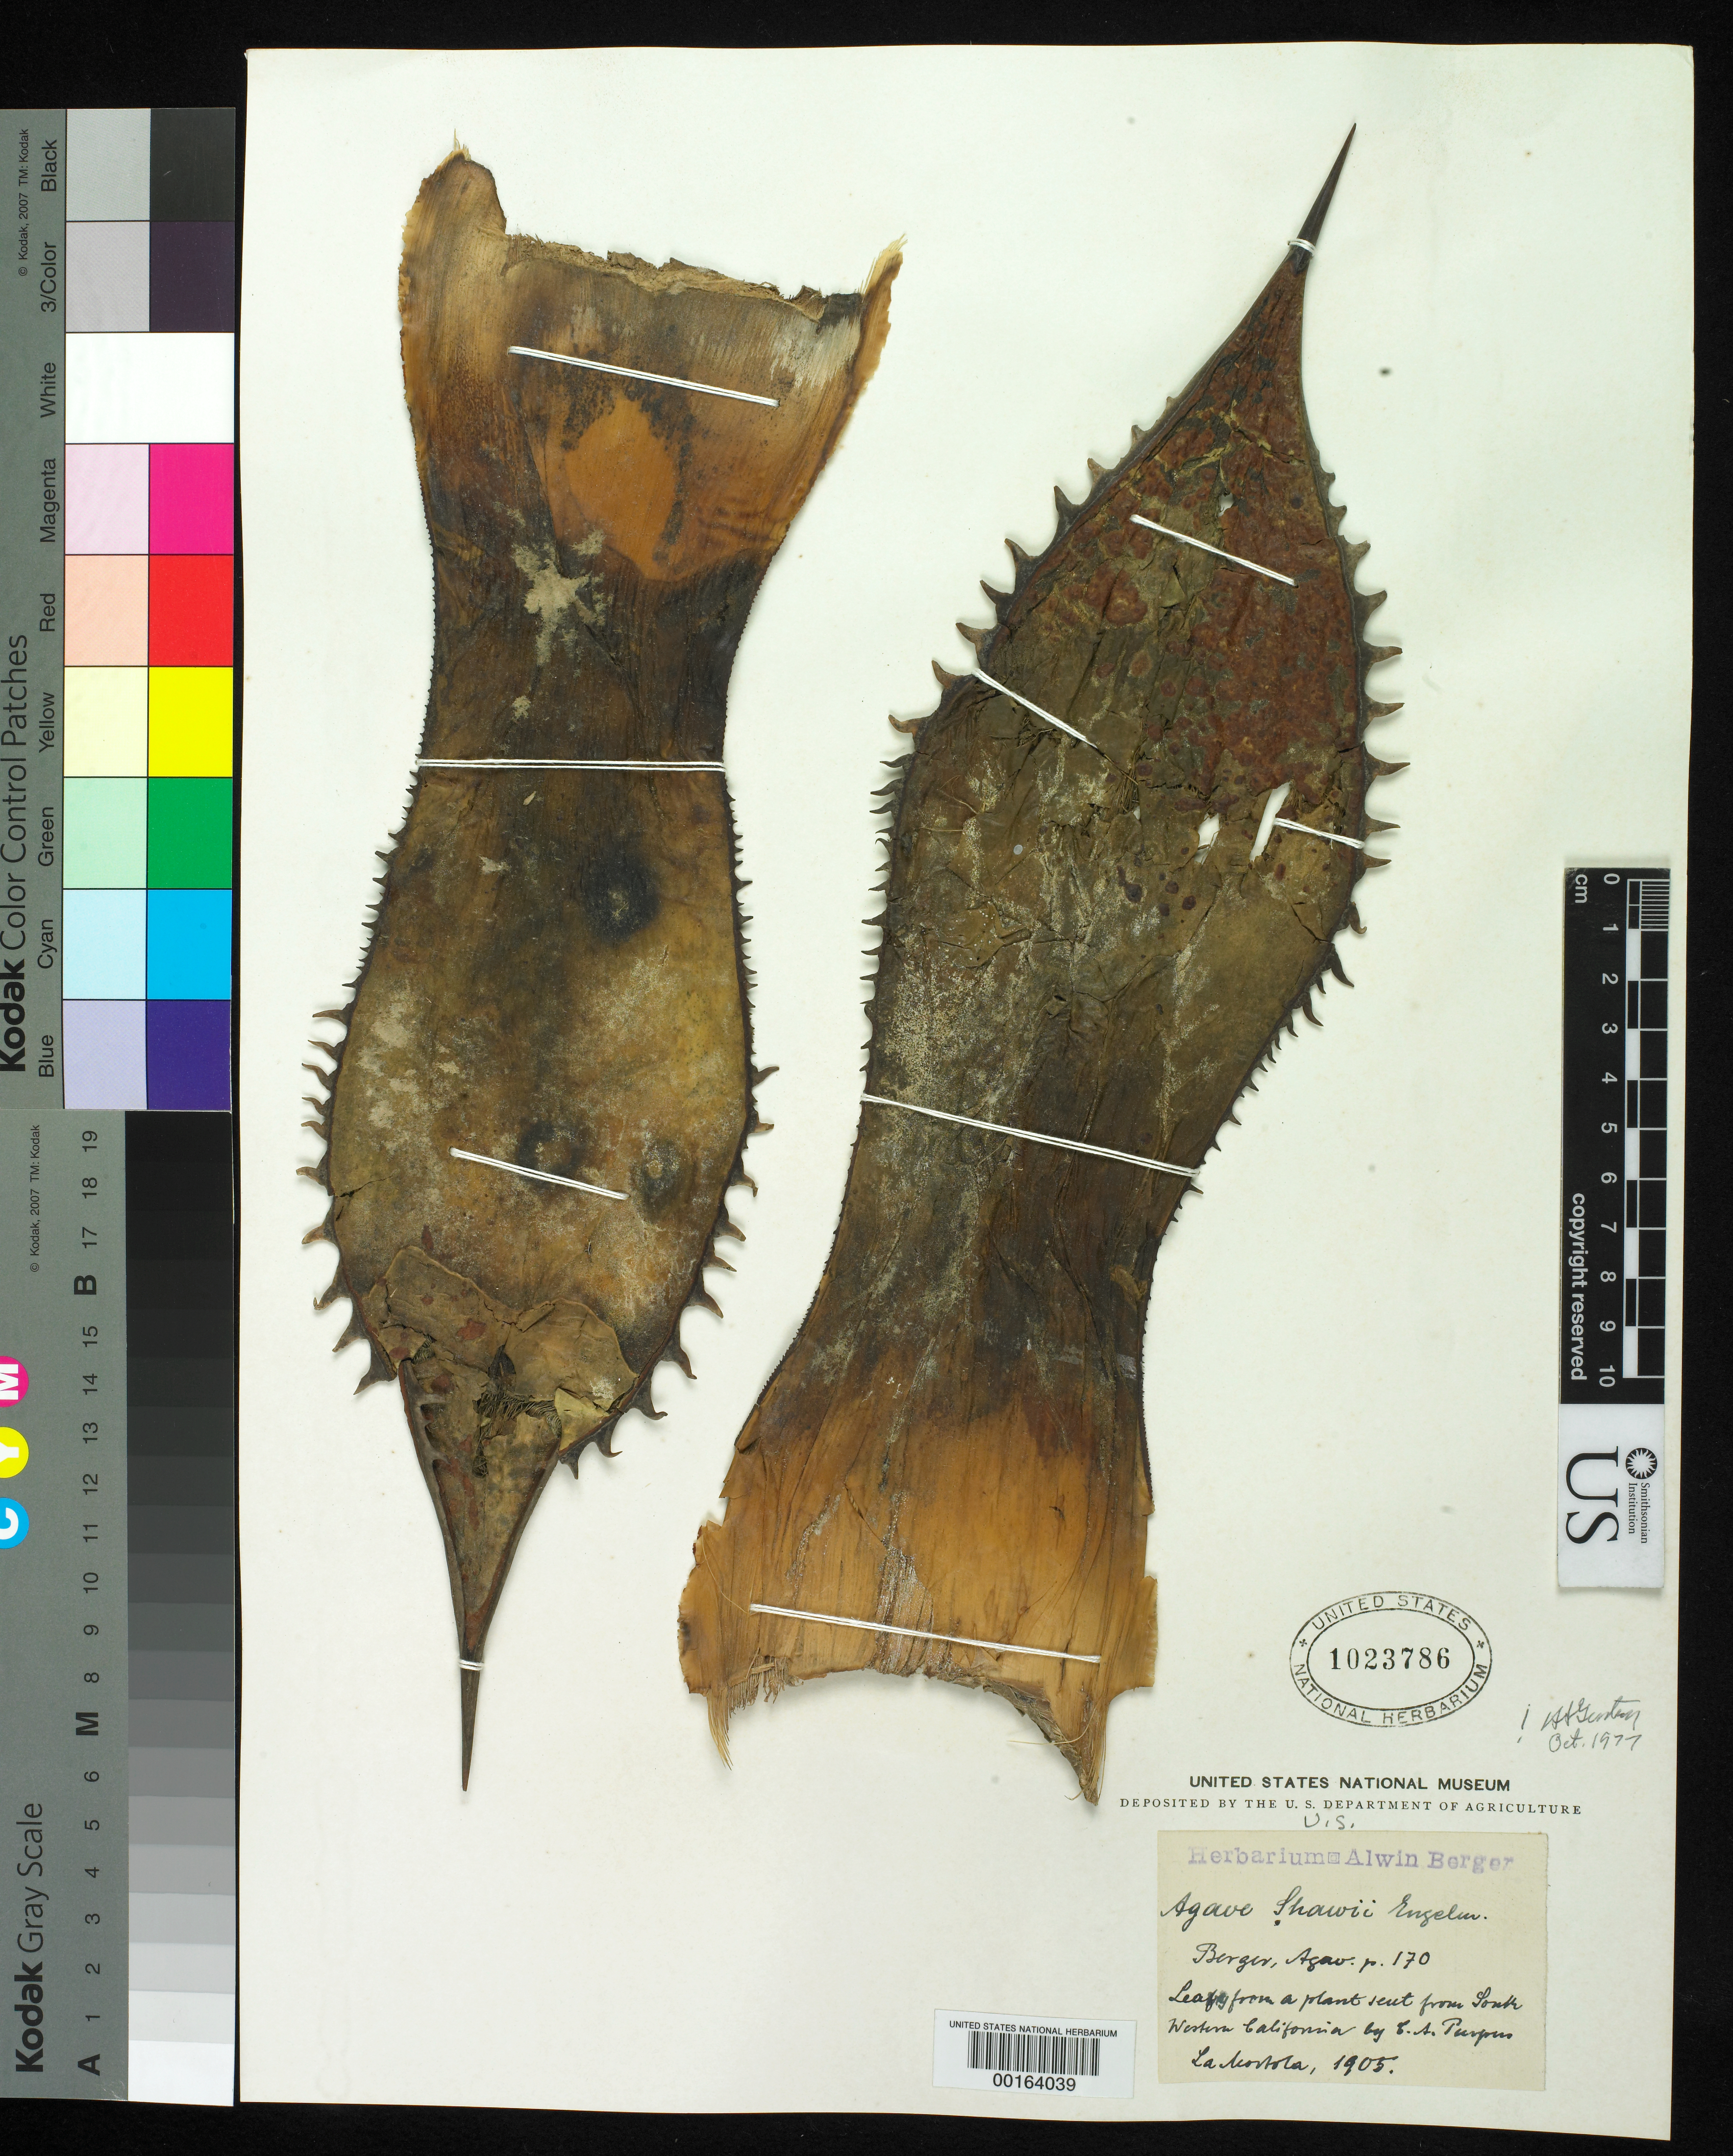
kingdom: Plantae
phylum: Tracheophyta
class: Liliopsida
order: Asparagales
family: Asparagaceae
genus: Agave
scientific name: Agave shawii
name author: Engelm.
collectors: C. A. Purpus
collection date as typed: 1905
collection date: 1905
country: United States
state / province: California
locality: Southwestern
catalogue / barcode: US 1023786